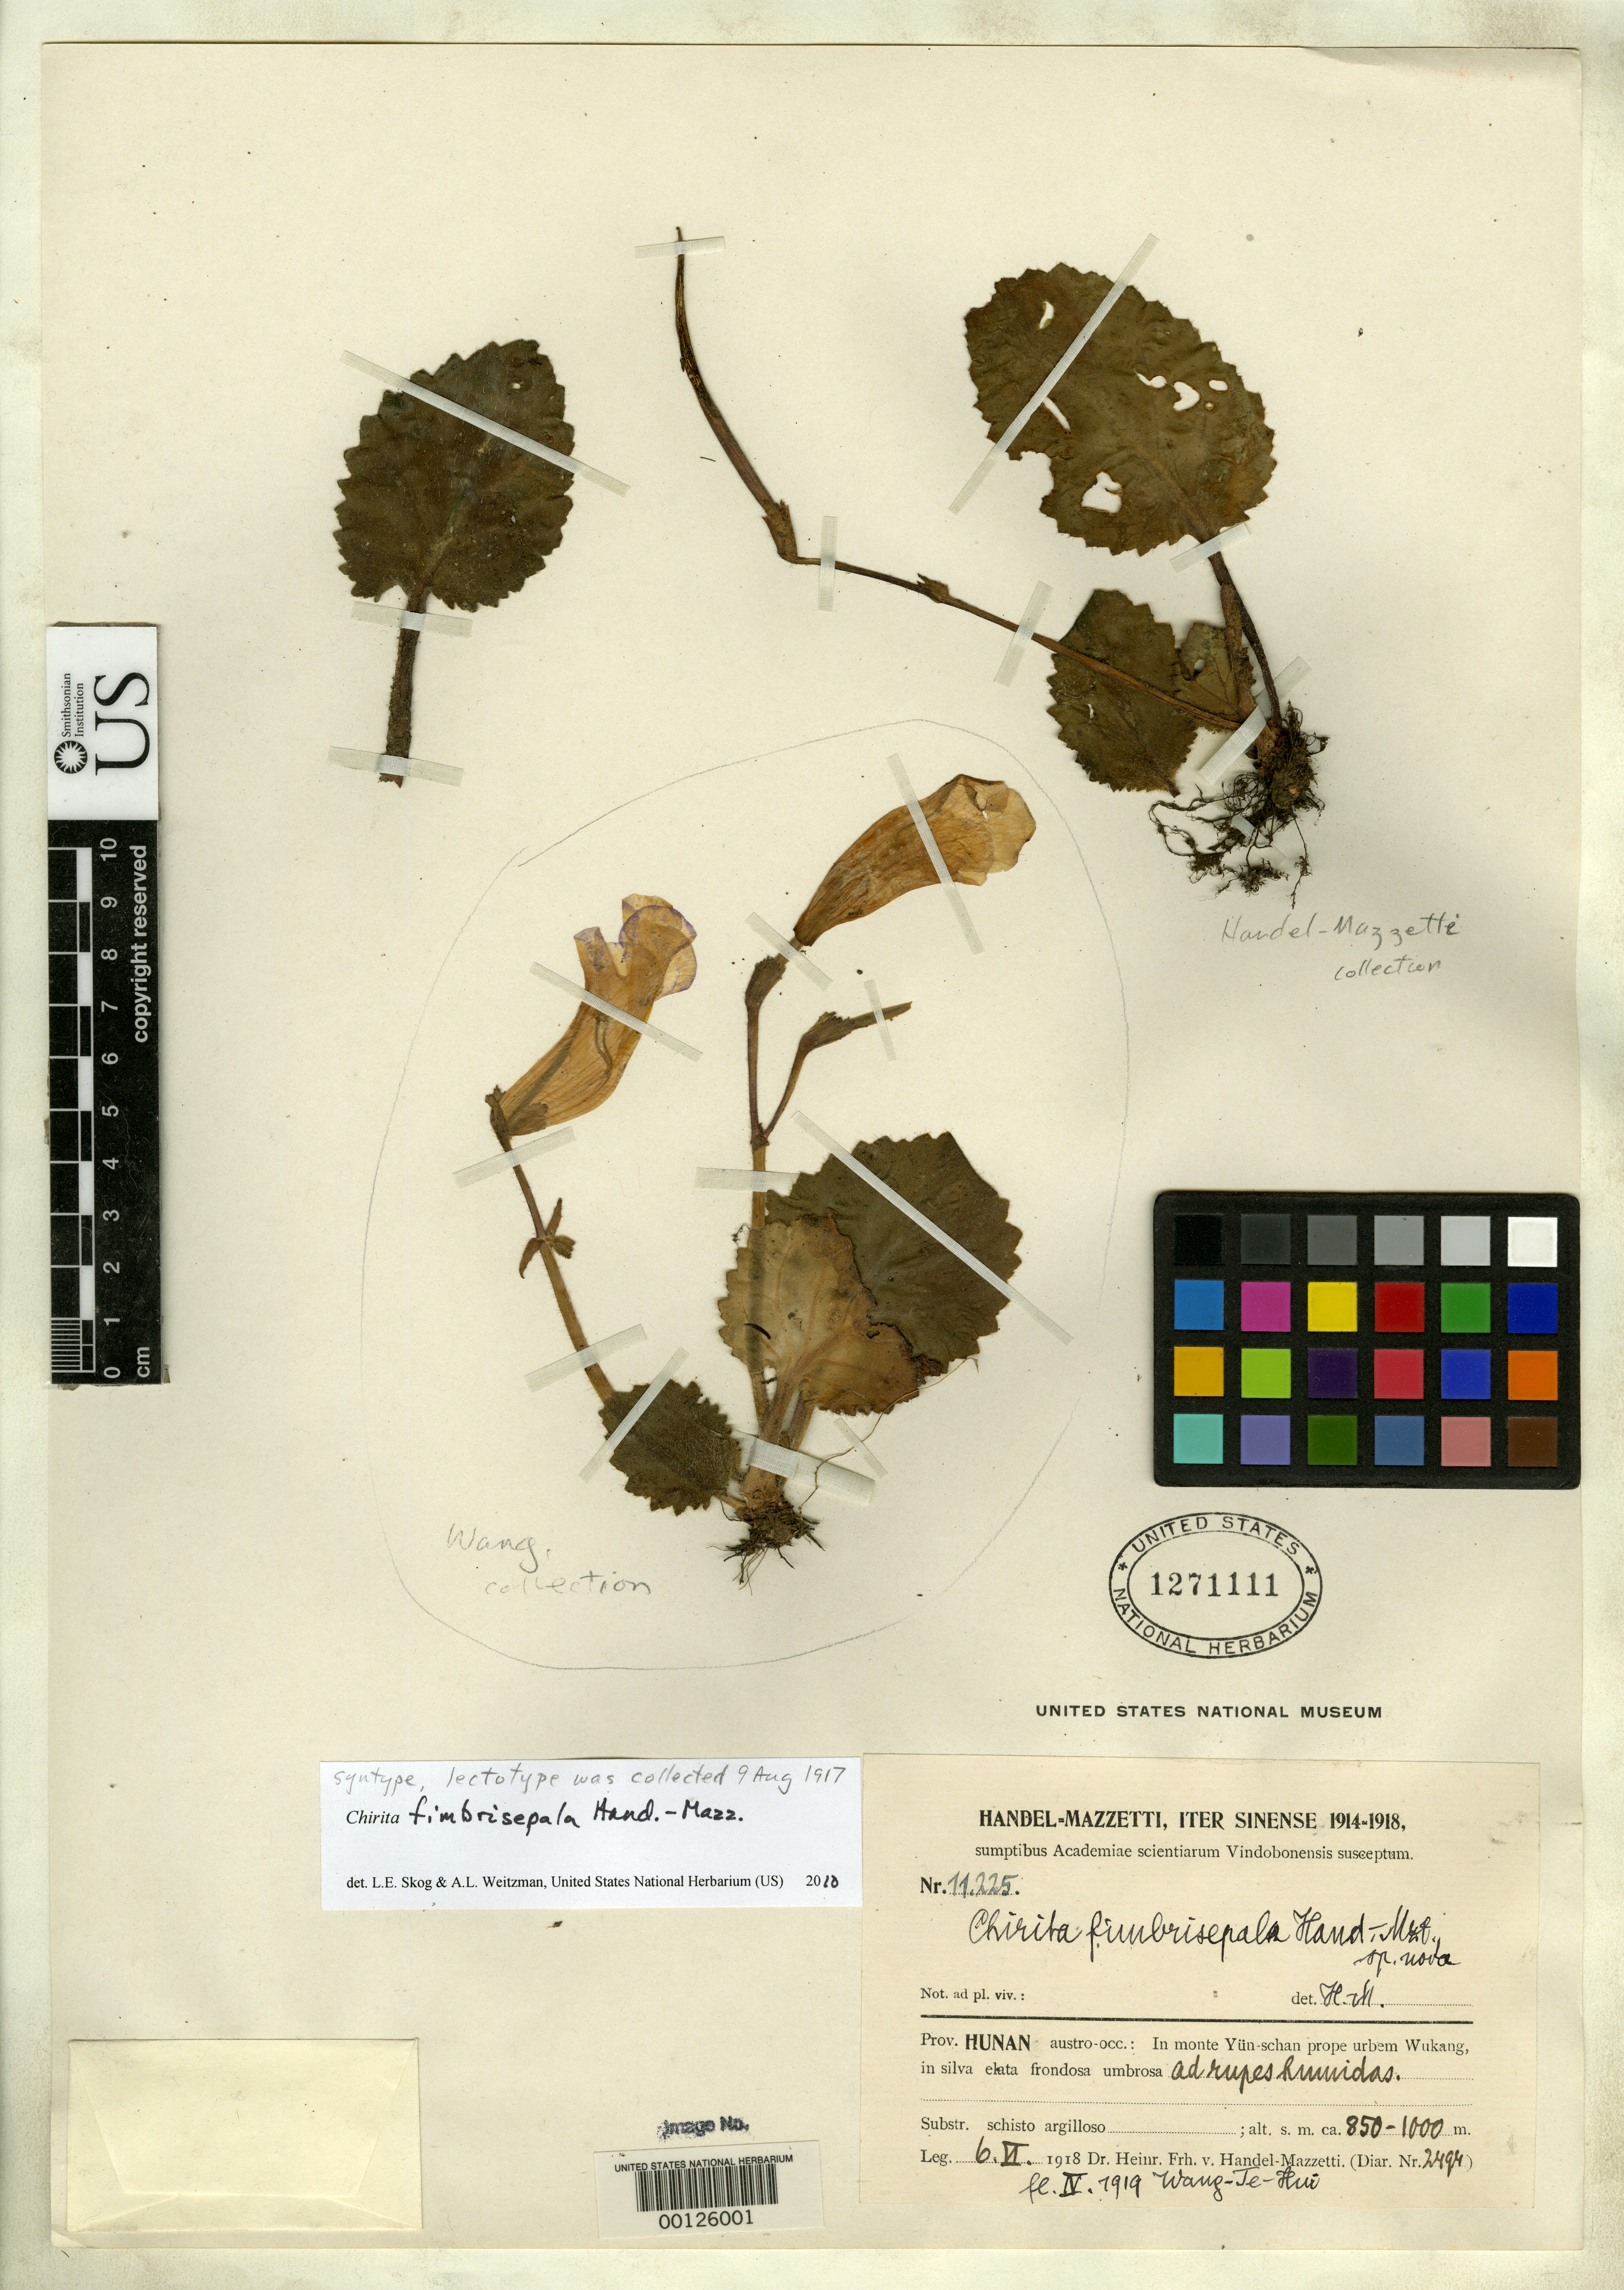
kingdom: Plantae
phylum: Tracheophyta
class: Magnoliopsida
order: Lamiales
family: Gesneriaceae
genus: Chirita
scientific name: Chirita fimbrisepala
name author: Hand.-Mazz.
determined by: Skog, L. E.; Weitzman, A. L.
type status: Syntype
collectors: H. Handel-Mazzetti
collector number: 11225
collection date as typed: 06 Jun 1918 and -- Apr 1919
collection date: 1918-06-06,1919-04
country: China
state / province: Hunan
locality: Prov. Hunan austro-occ.: in monte Yün-schan prope urbem Wukang, in silva elata frondosa umbrosa ad rupes humidas.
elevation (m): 850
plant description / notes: Sheet apparently mounted with two collections under one Handel-Mazzetti herbarium number, Handel-Mazzetti "Diar. No." 2494 (fr. 6 Jun 1918) and Wang-Te-Hui s.n. (fl. Apr. 1919); according to annotation by Skog & Weitzman, lectotype collected 9 Aug. 1917.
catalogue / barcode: US 1271111